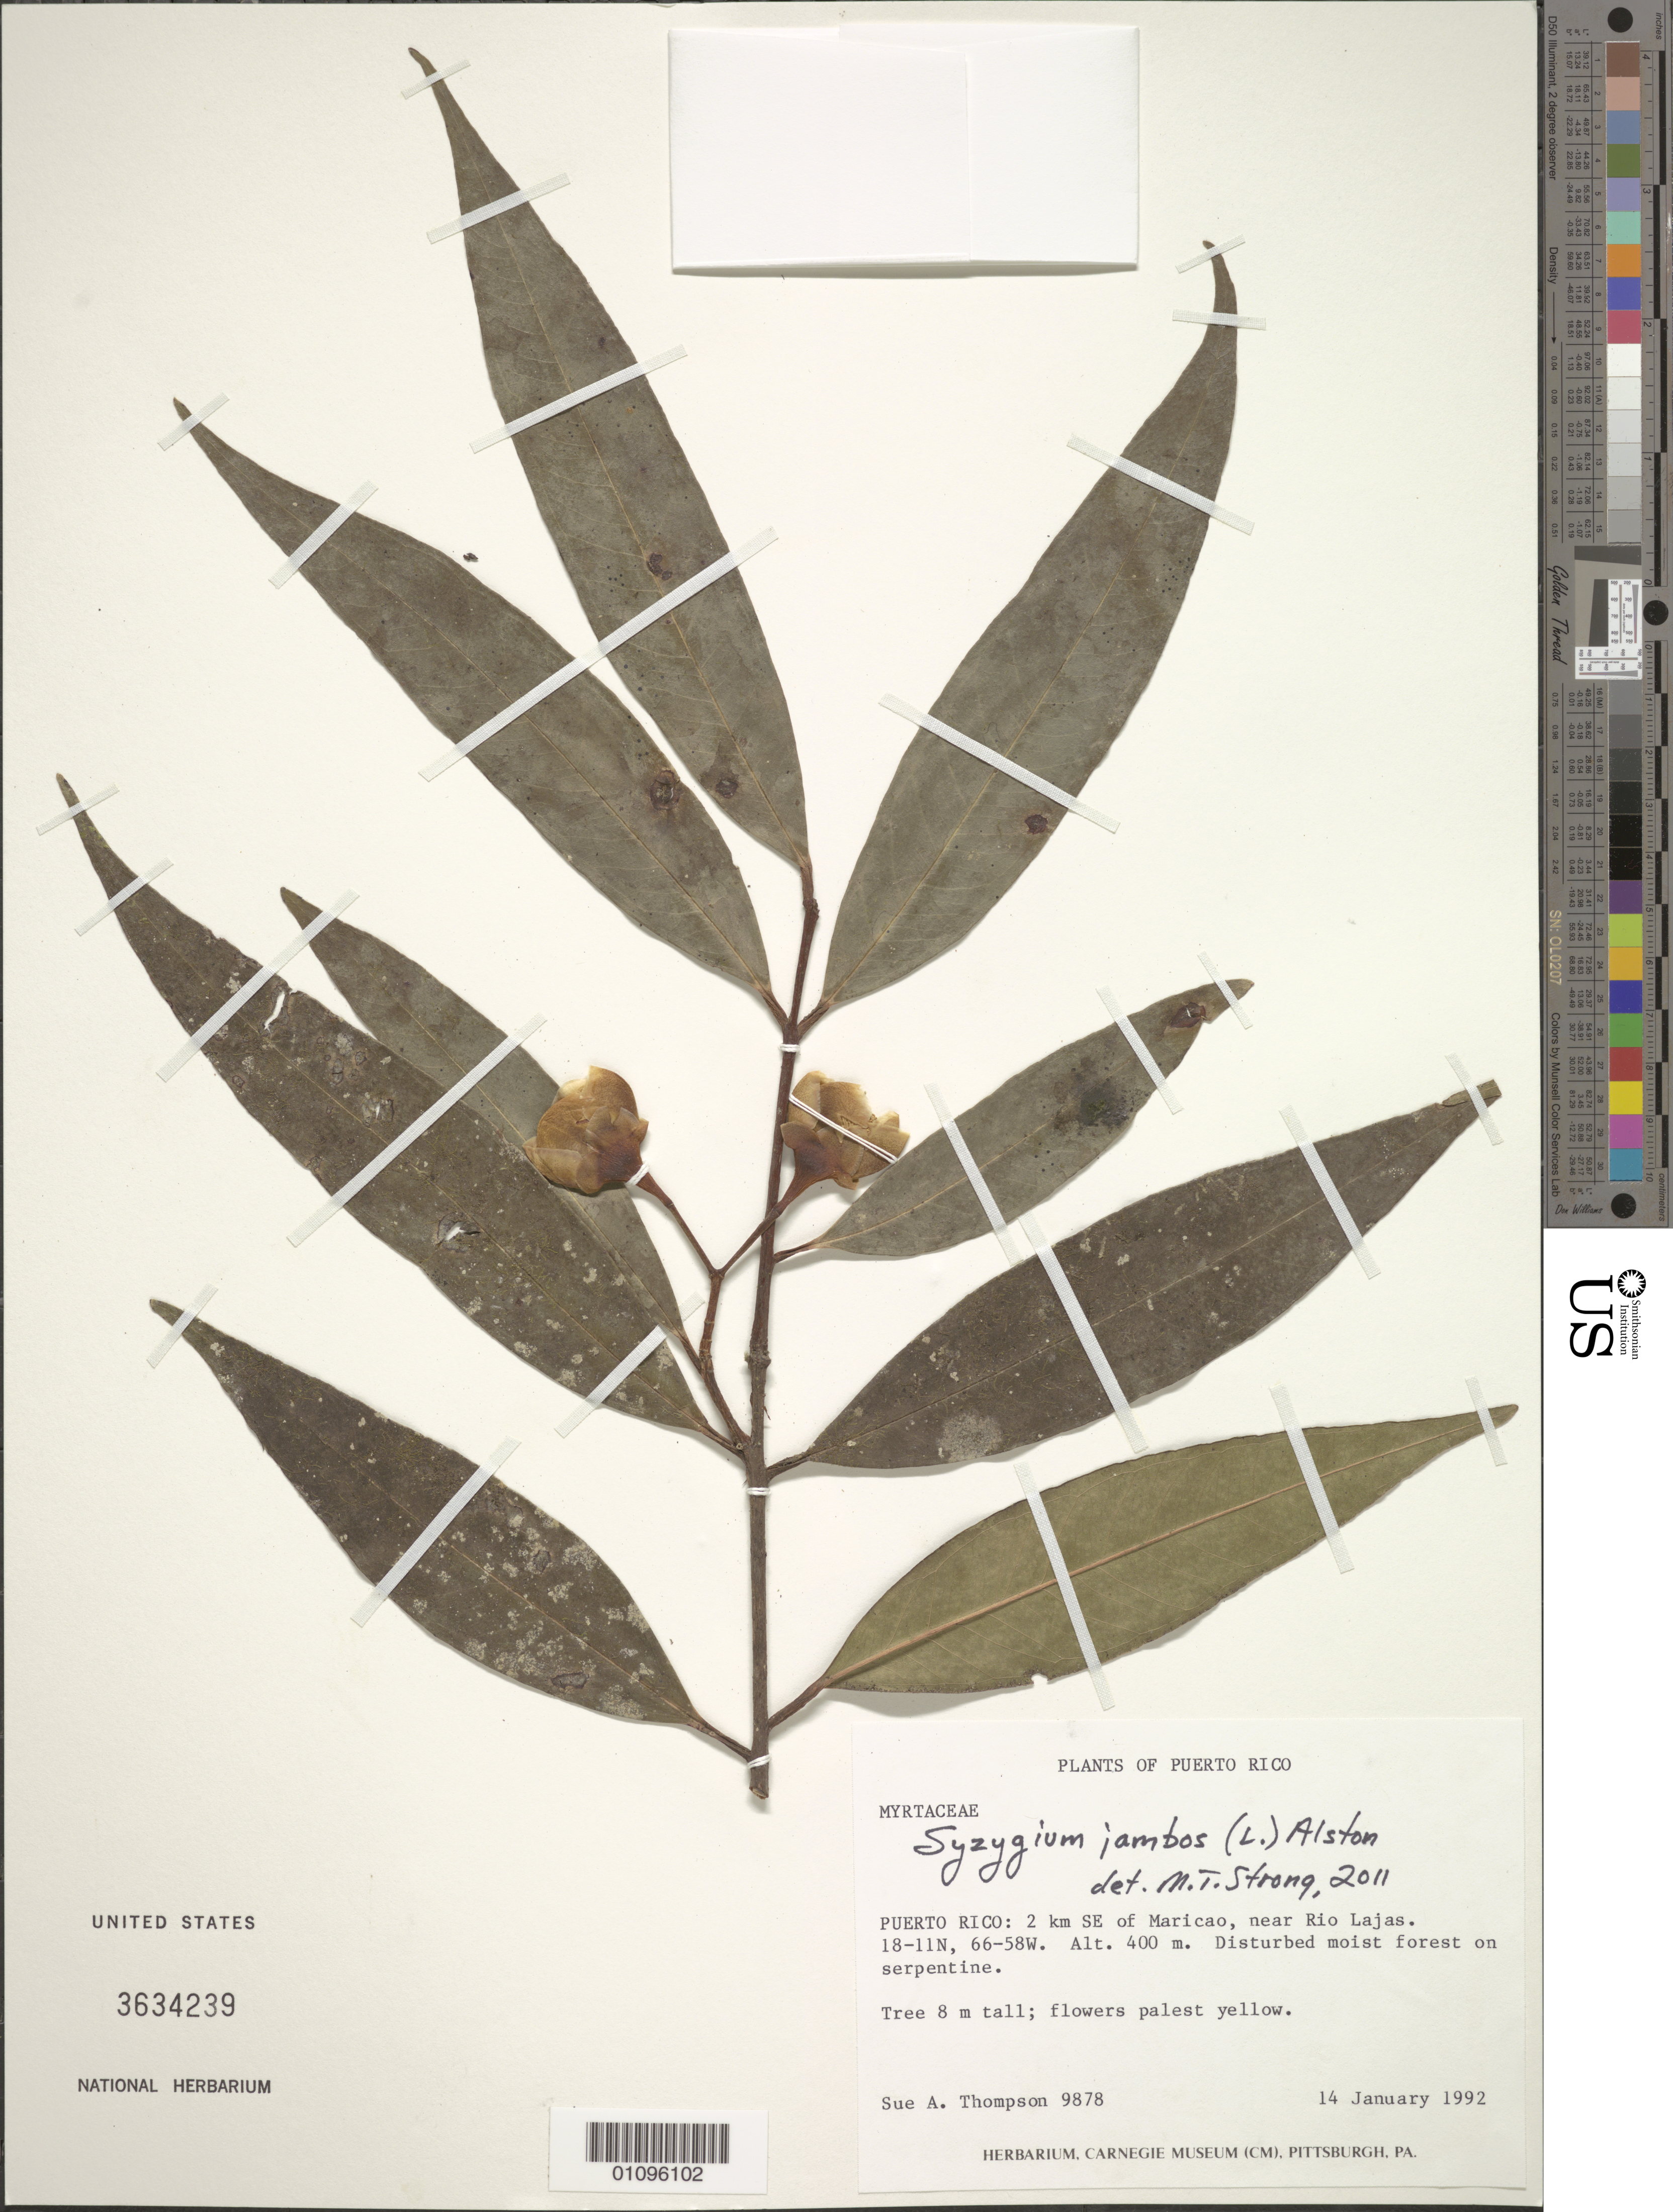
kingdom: Plantae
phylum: Tracheophyta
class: Magnoliopsida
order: Myrtales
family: Myrtaceae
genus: Syzygium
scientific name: Syzygium jambos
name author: (L.) Alston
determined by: Strong, M. T., (US), Smithsonian Institution - National Museum of Natural History (UNITED STATES)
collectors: S. A. Thompson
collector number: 9878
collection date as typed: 14 Jan 1992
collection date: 1992-01-14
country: Puerto Rico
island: Puerto Rico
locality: Maricao, 2 km SE, hear Rio Lajas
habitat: Disturbed moist forest on serpentine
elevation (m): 400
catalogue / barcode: US 3634239